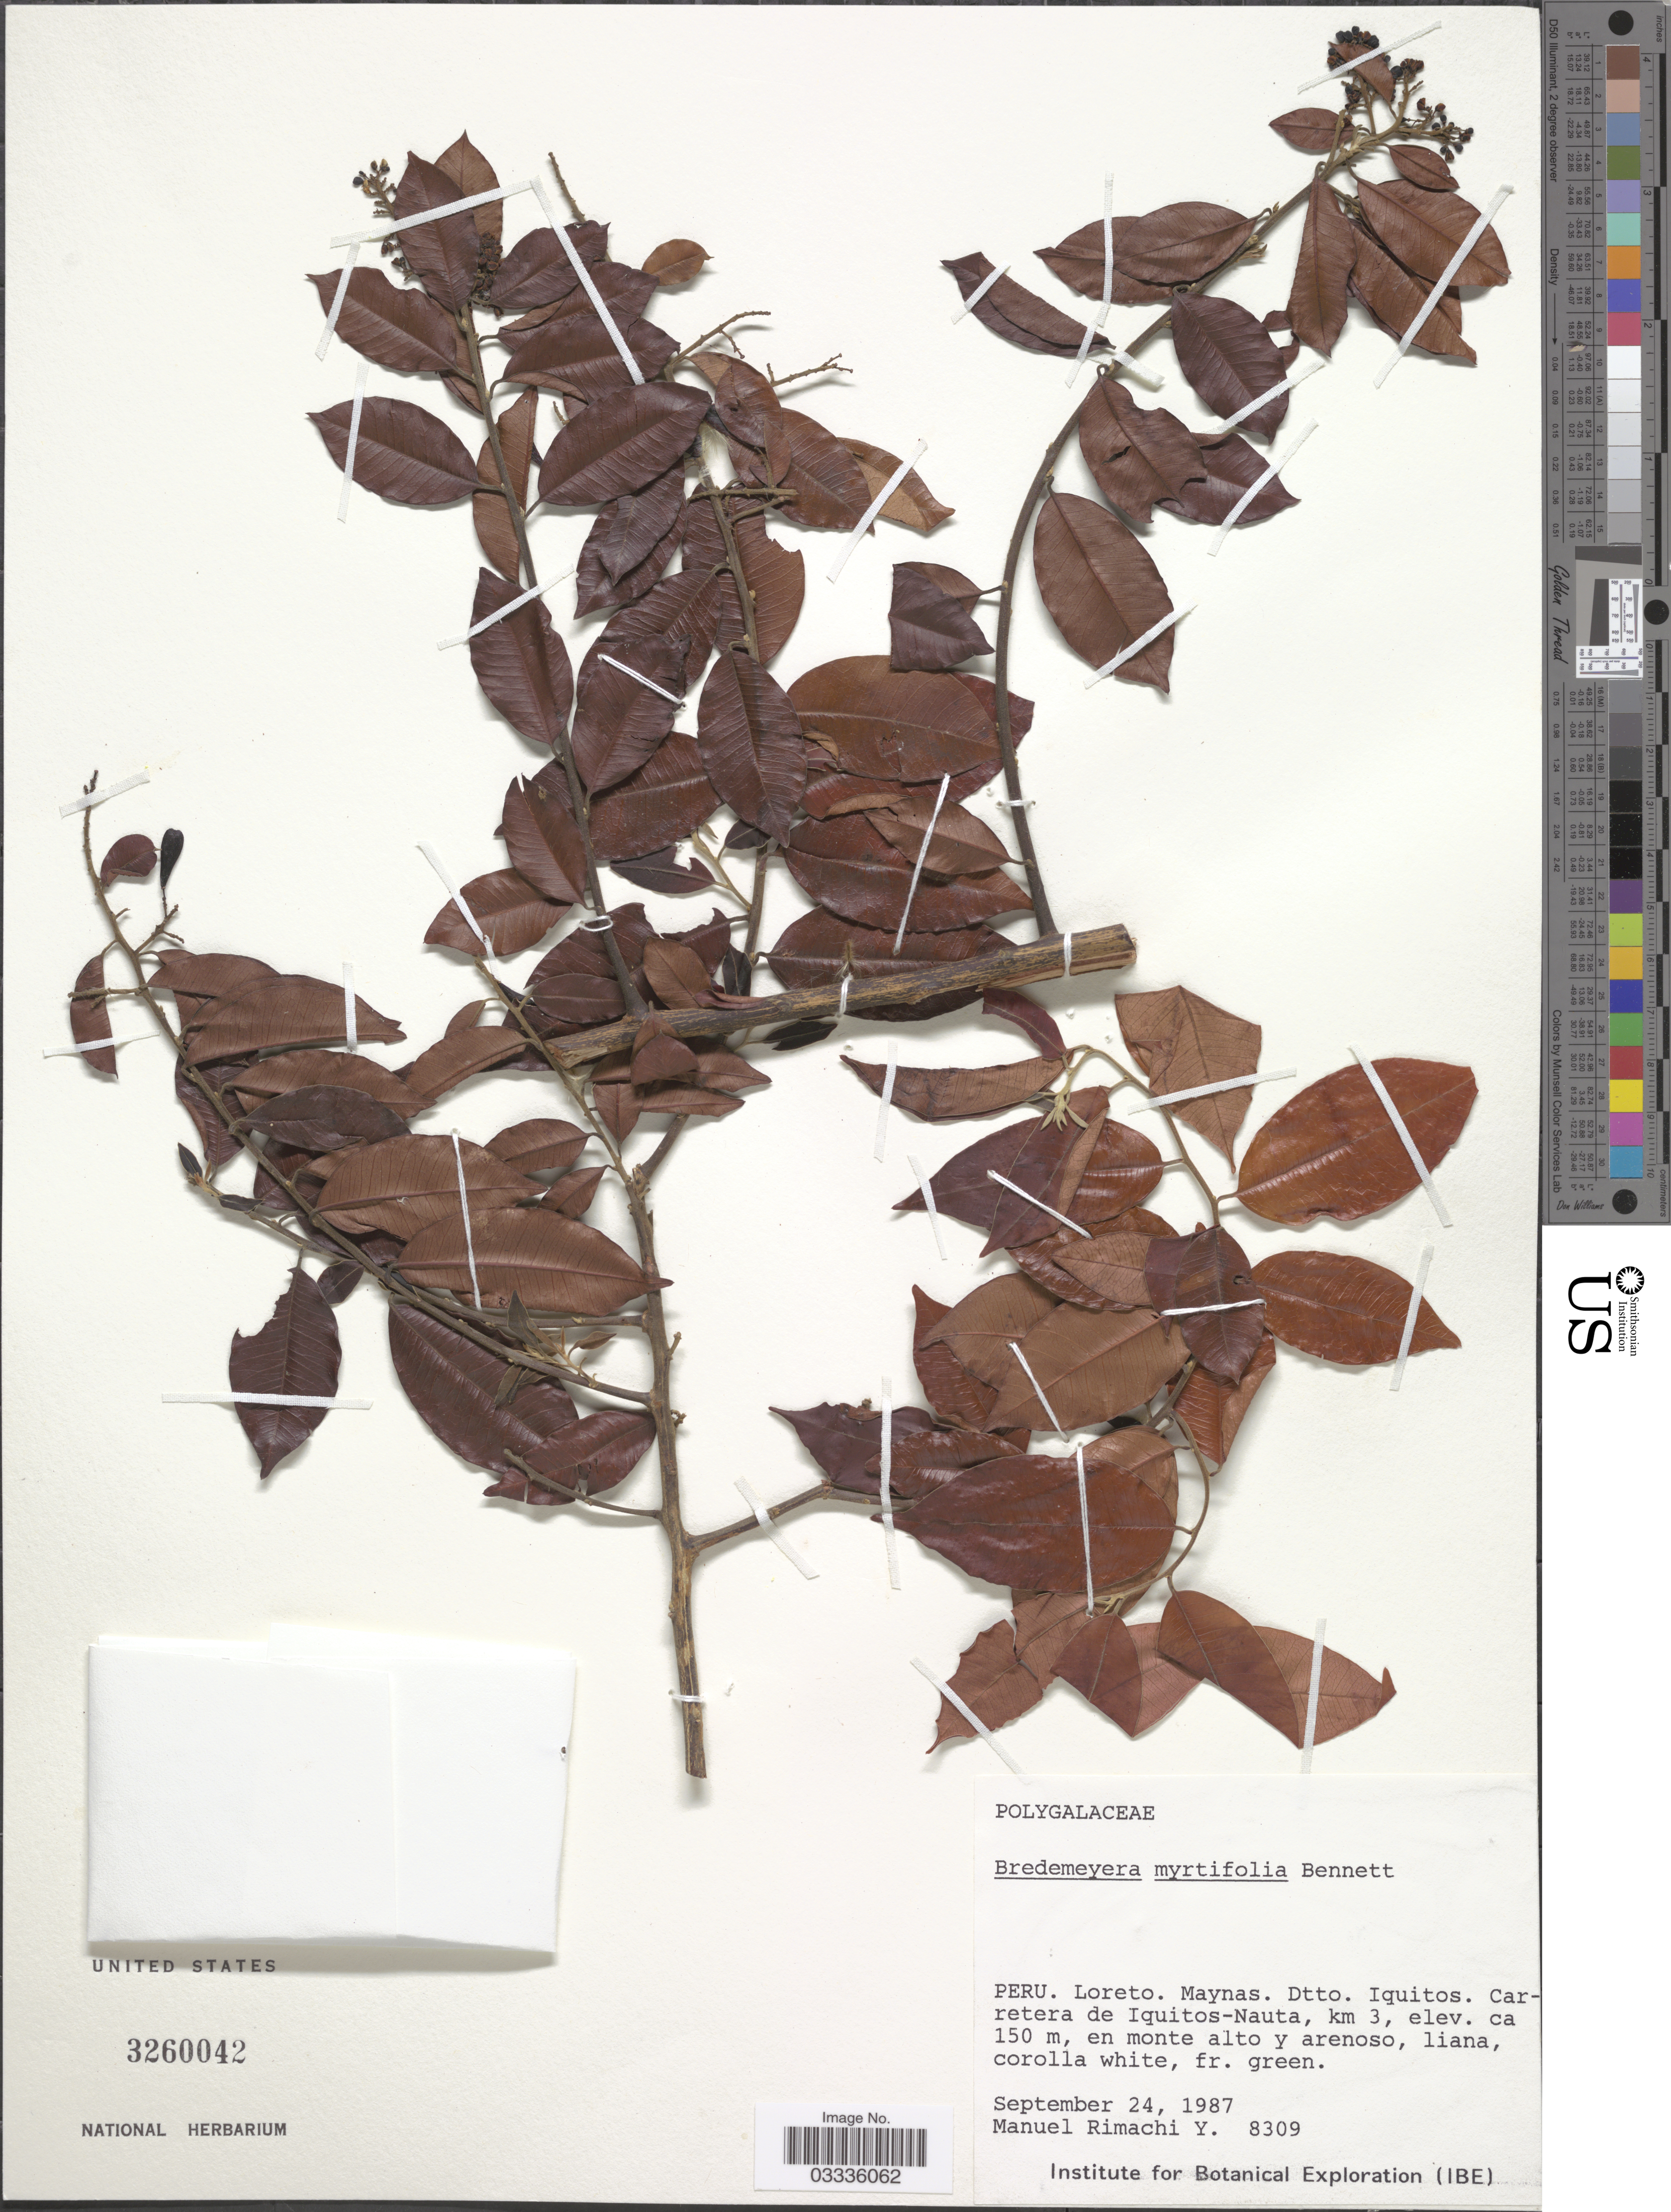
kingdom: Plantae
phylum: Tracheophyta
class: Magnoliopsida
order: Fabales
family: Polygalaceae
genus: Bredemeyera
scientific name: Bredemeyera myrtifolia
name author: A.W. Benn.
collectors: M. Rimachi Y.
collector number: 8309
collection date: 1987-09-24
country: Peru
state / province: Loreto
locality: Maynas. Dtto. Iquitos. Carretera de Iquitos-Nauta, km 3.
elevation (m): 150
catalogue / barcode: US 3260042